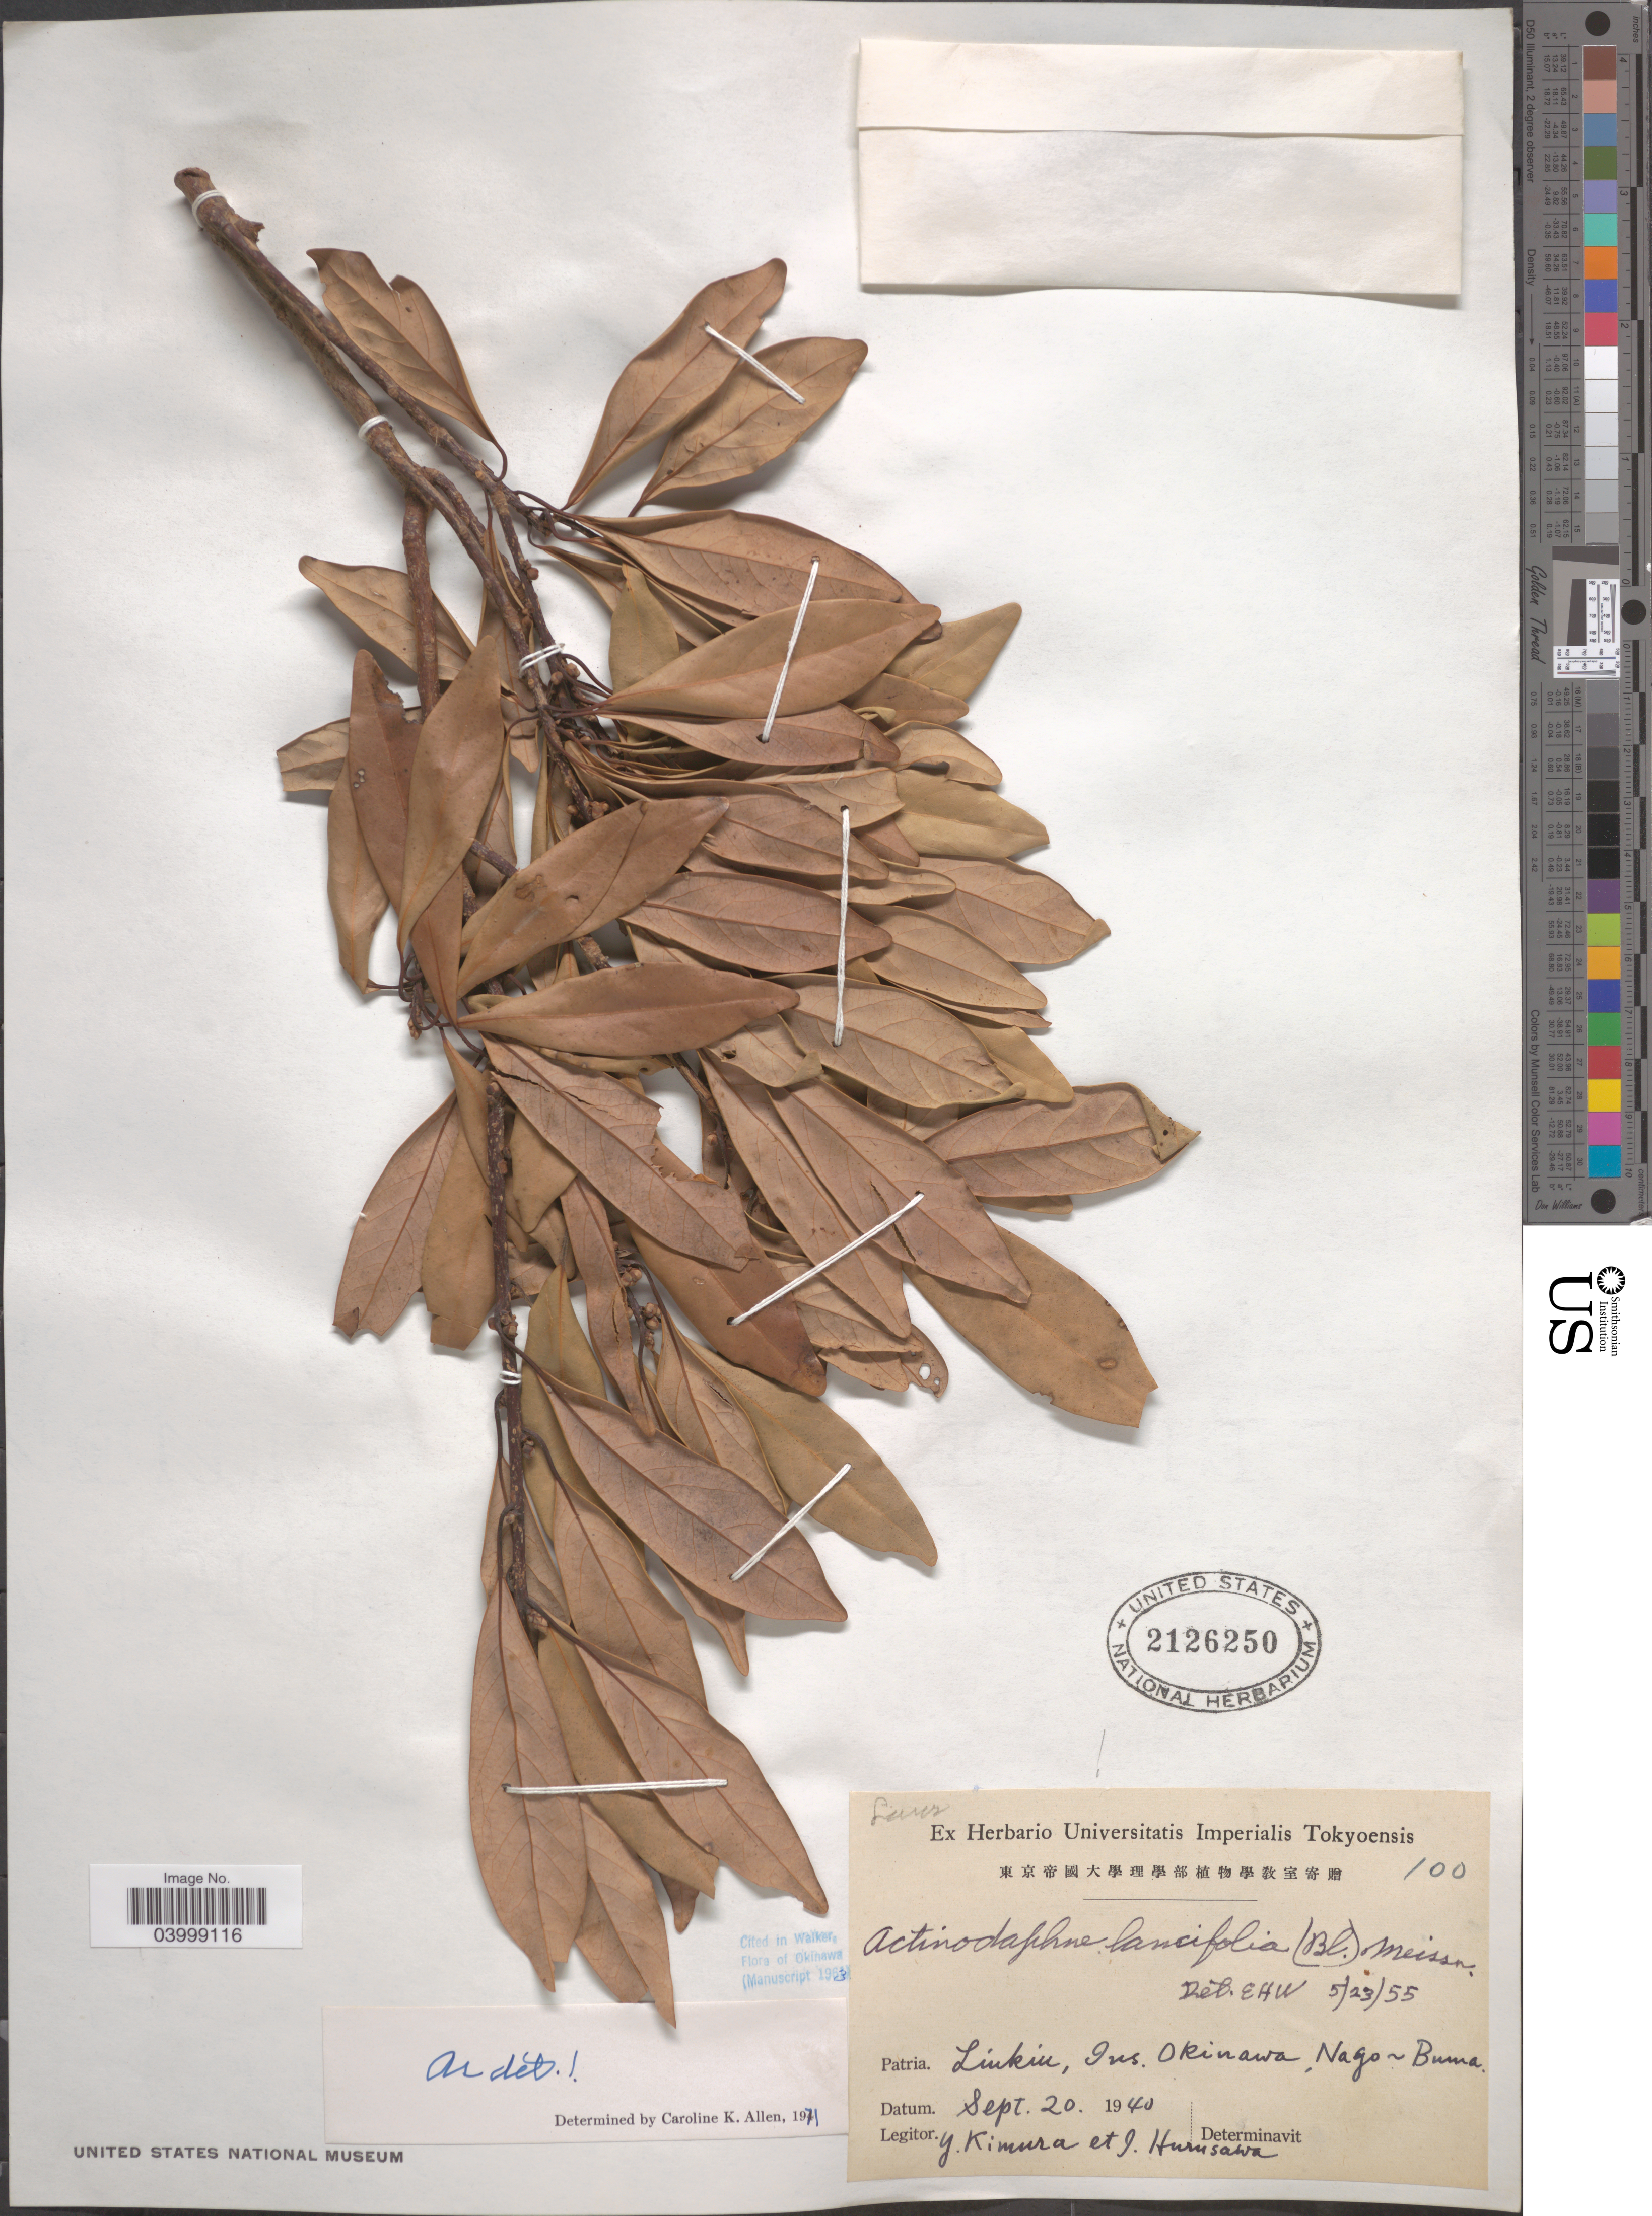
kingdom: Plantae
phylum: Tracheophyta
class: Magnoliopsida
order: Laurales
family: Lauraceae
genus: Actinodaphne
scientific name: Actinodaphne lancifolia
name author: (Blume) Meisn.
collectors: Y. Kimura & I. Hurusawa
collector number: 100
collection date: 1940-09-20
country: Japan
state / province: Okinawa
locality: Liukiu, Ins. Okinawa, Nago-Buma.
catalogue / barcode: US 2126250